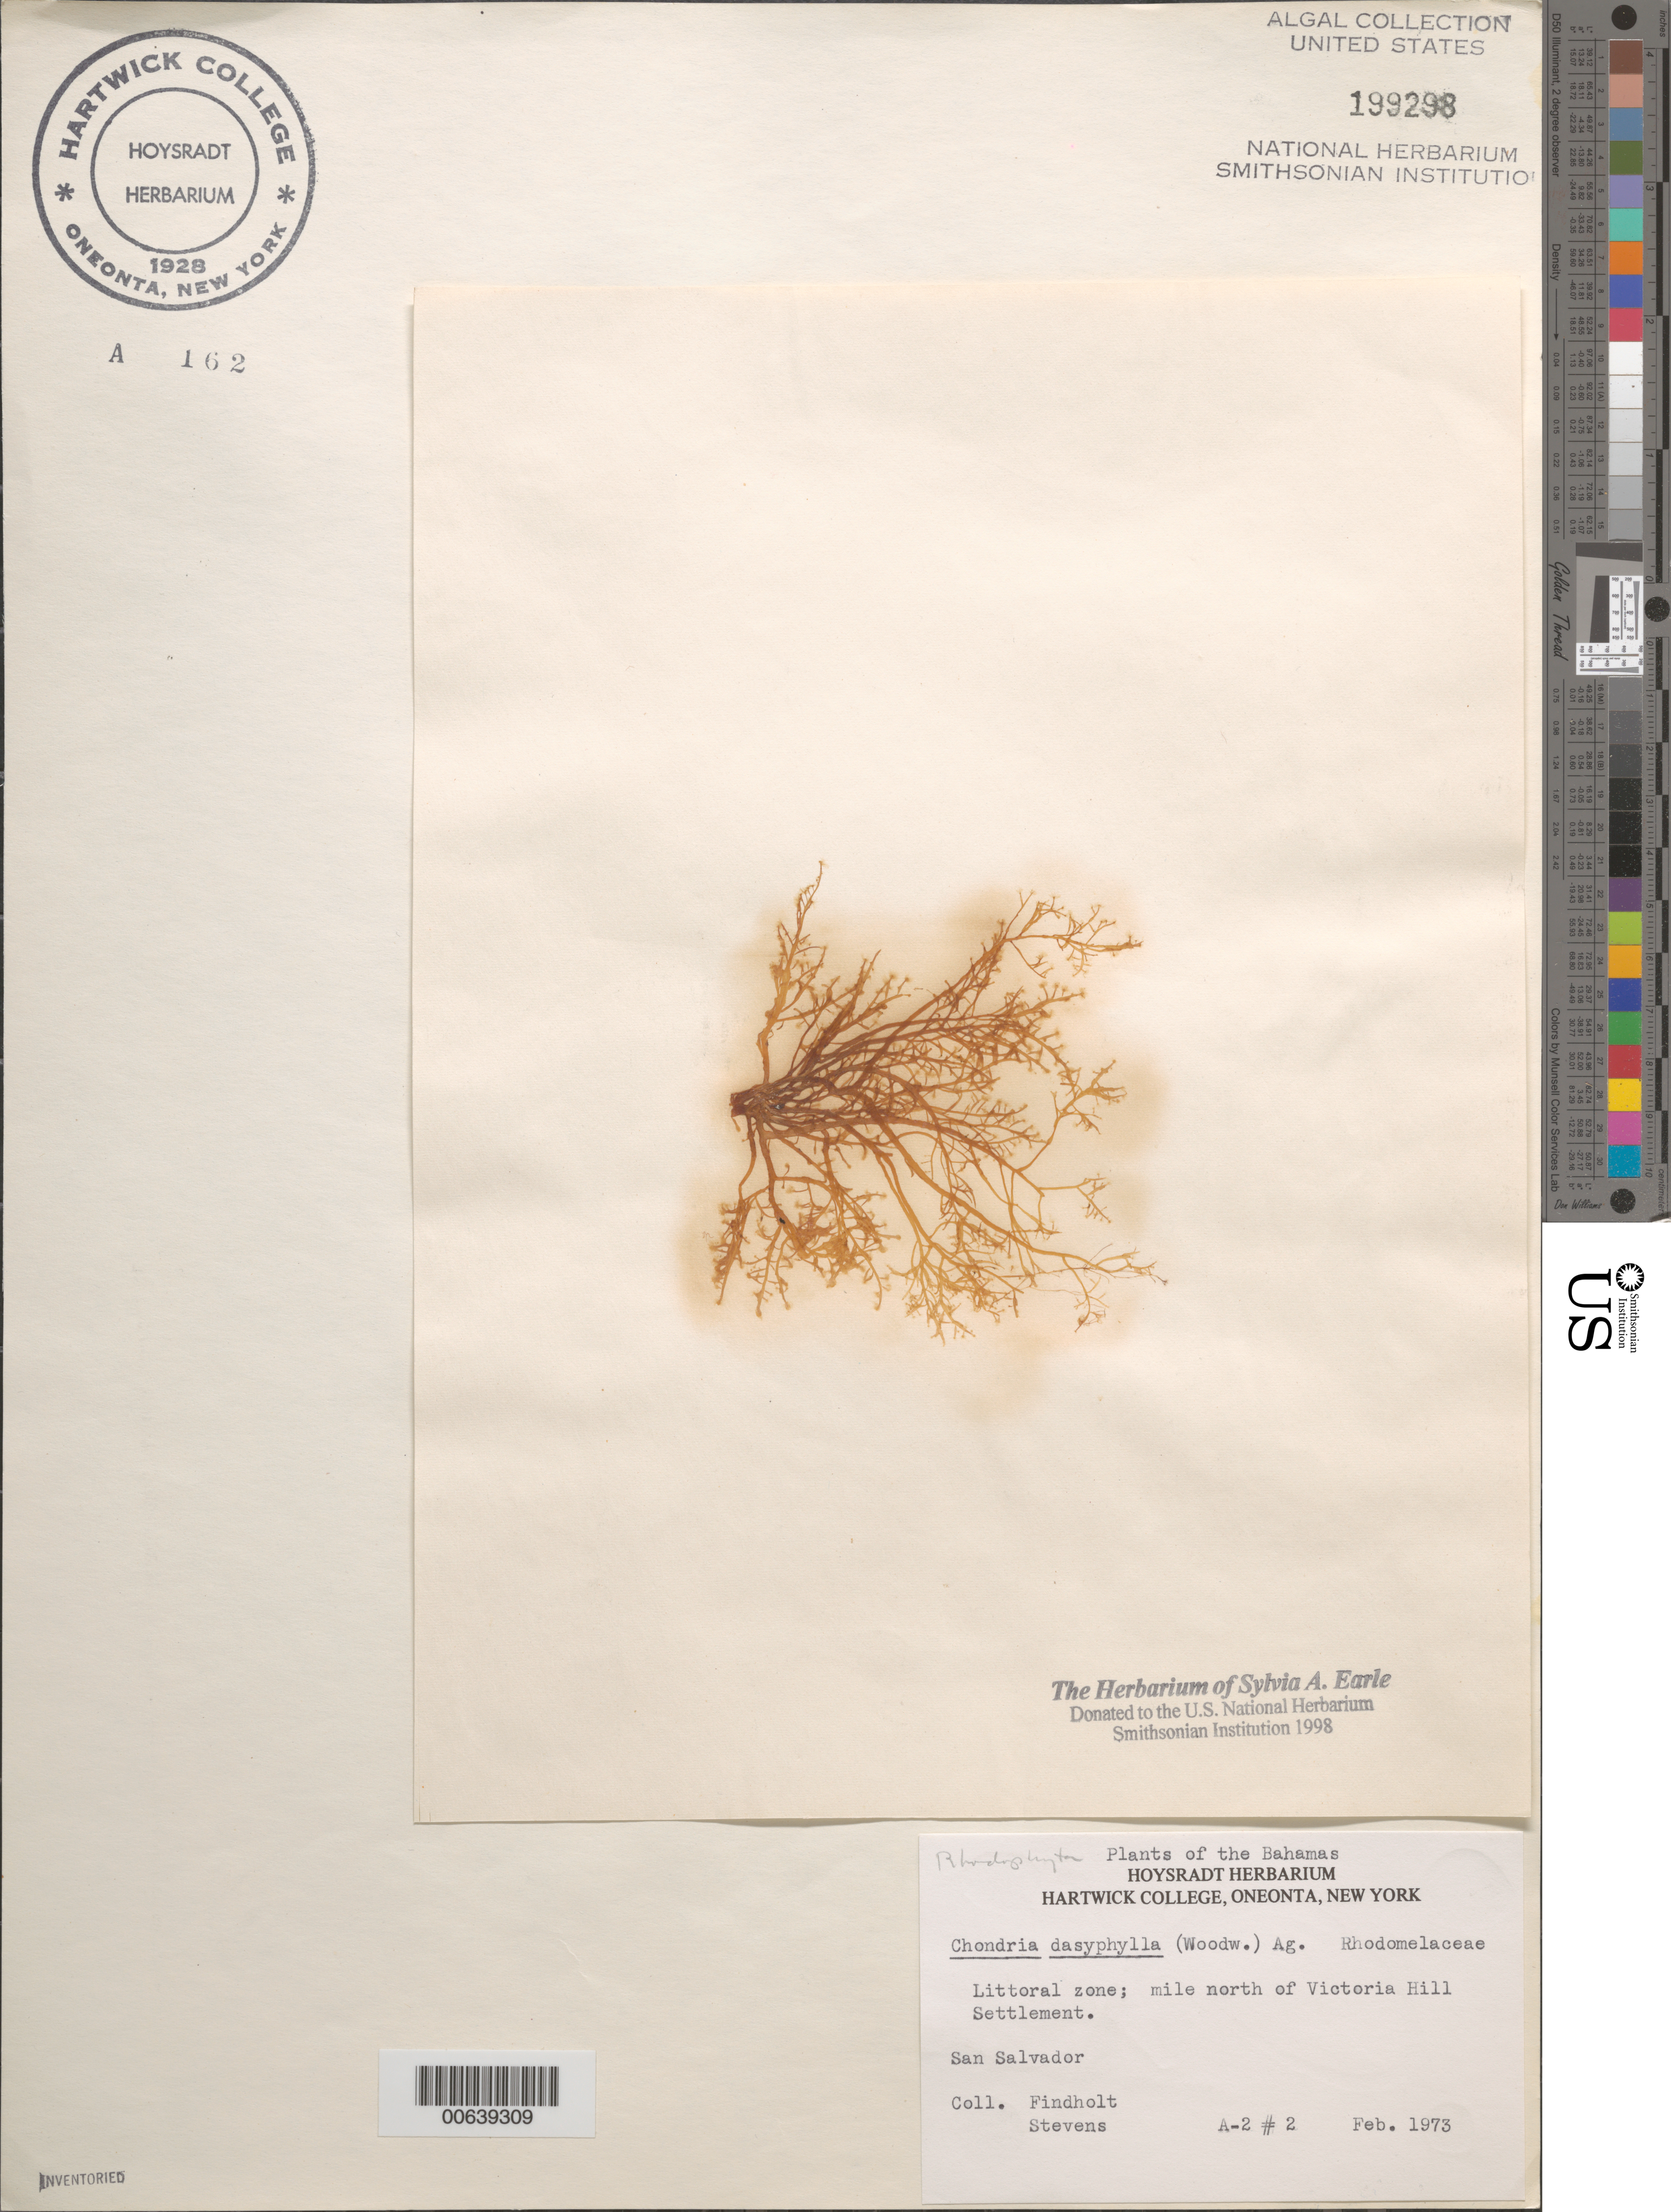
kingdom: Plantae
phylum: Rhodophyta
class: Florideophyceae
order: Ceramiales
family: Rhodomelaceae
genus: Chondria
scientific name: Chondria dasyphylla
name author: (Woodw.) C. Agardh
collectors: -. Findholt & -- Stevens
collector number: A-2 2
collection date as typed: Feb 1973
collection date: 1973-02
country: Bahamas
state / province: San Salvador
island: San Salvador Island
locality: North of Victoria Hill Settlement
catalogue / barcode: US 199298